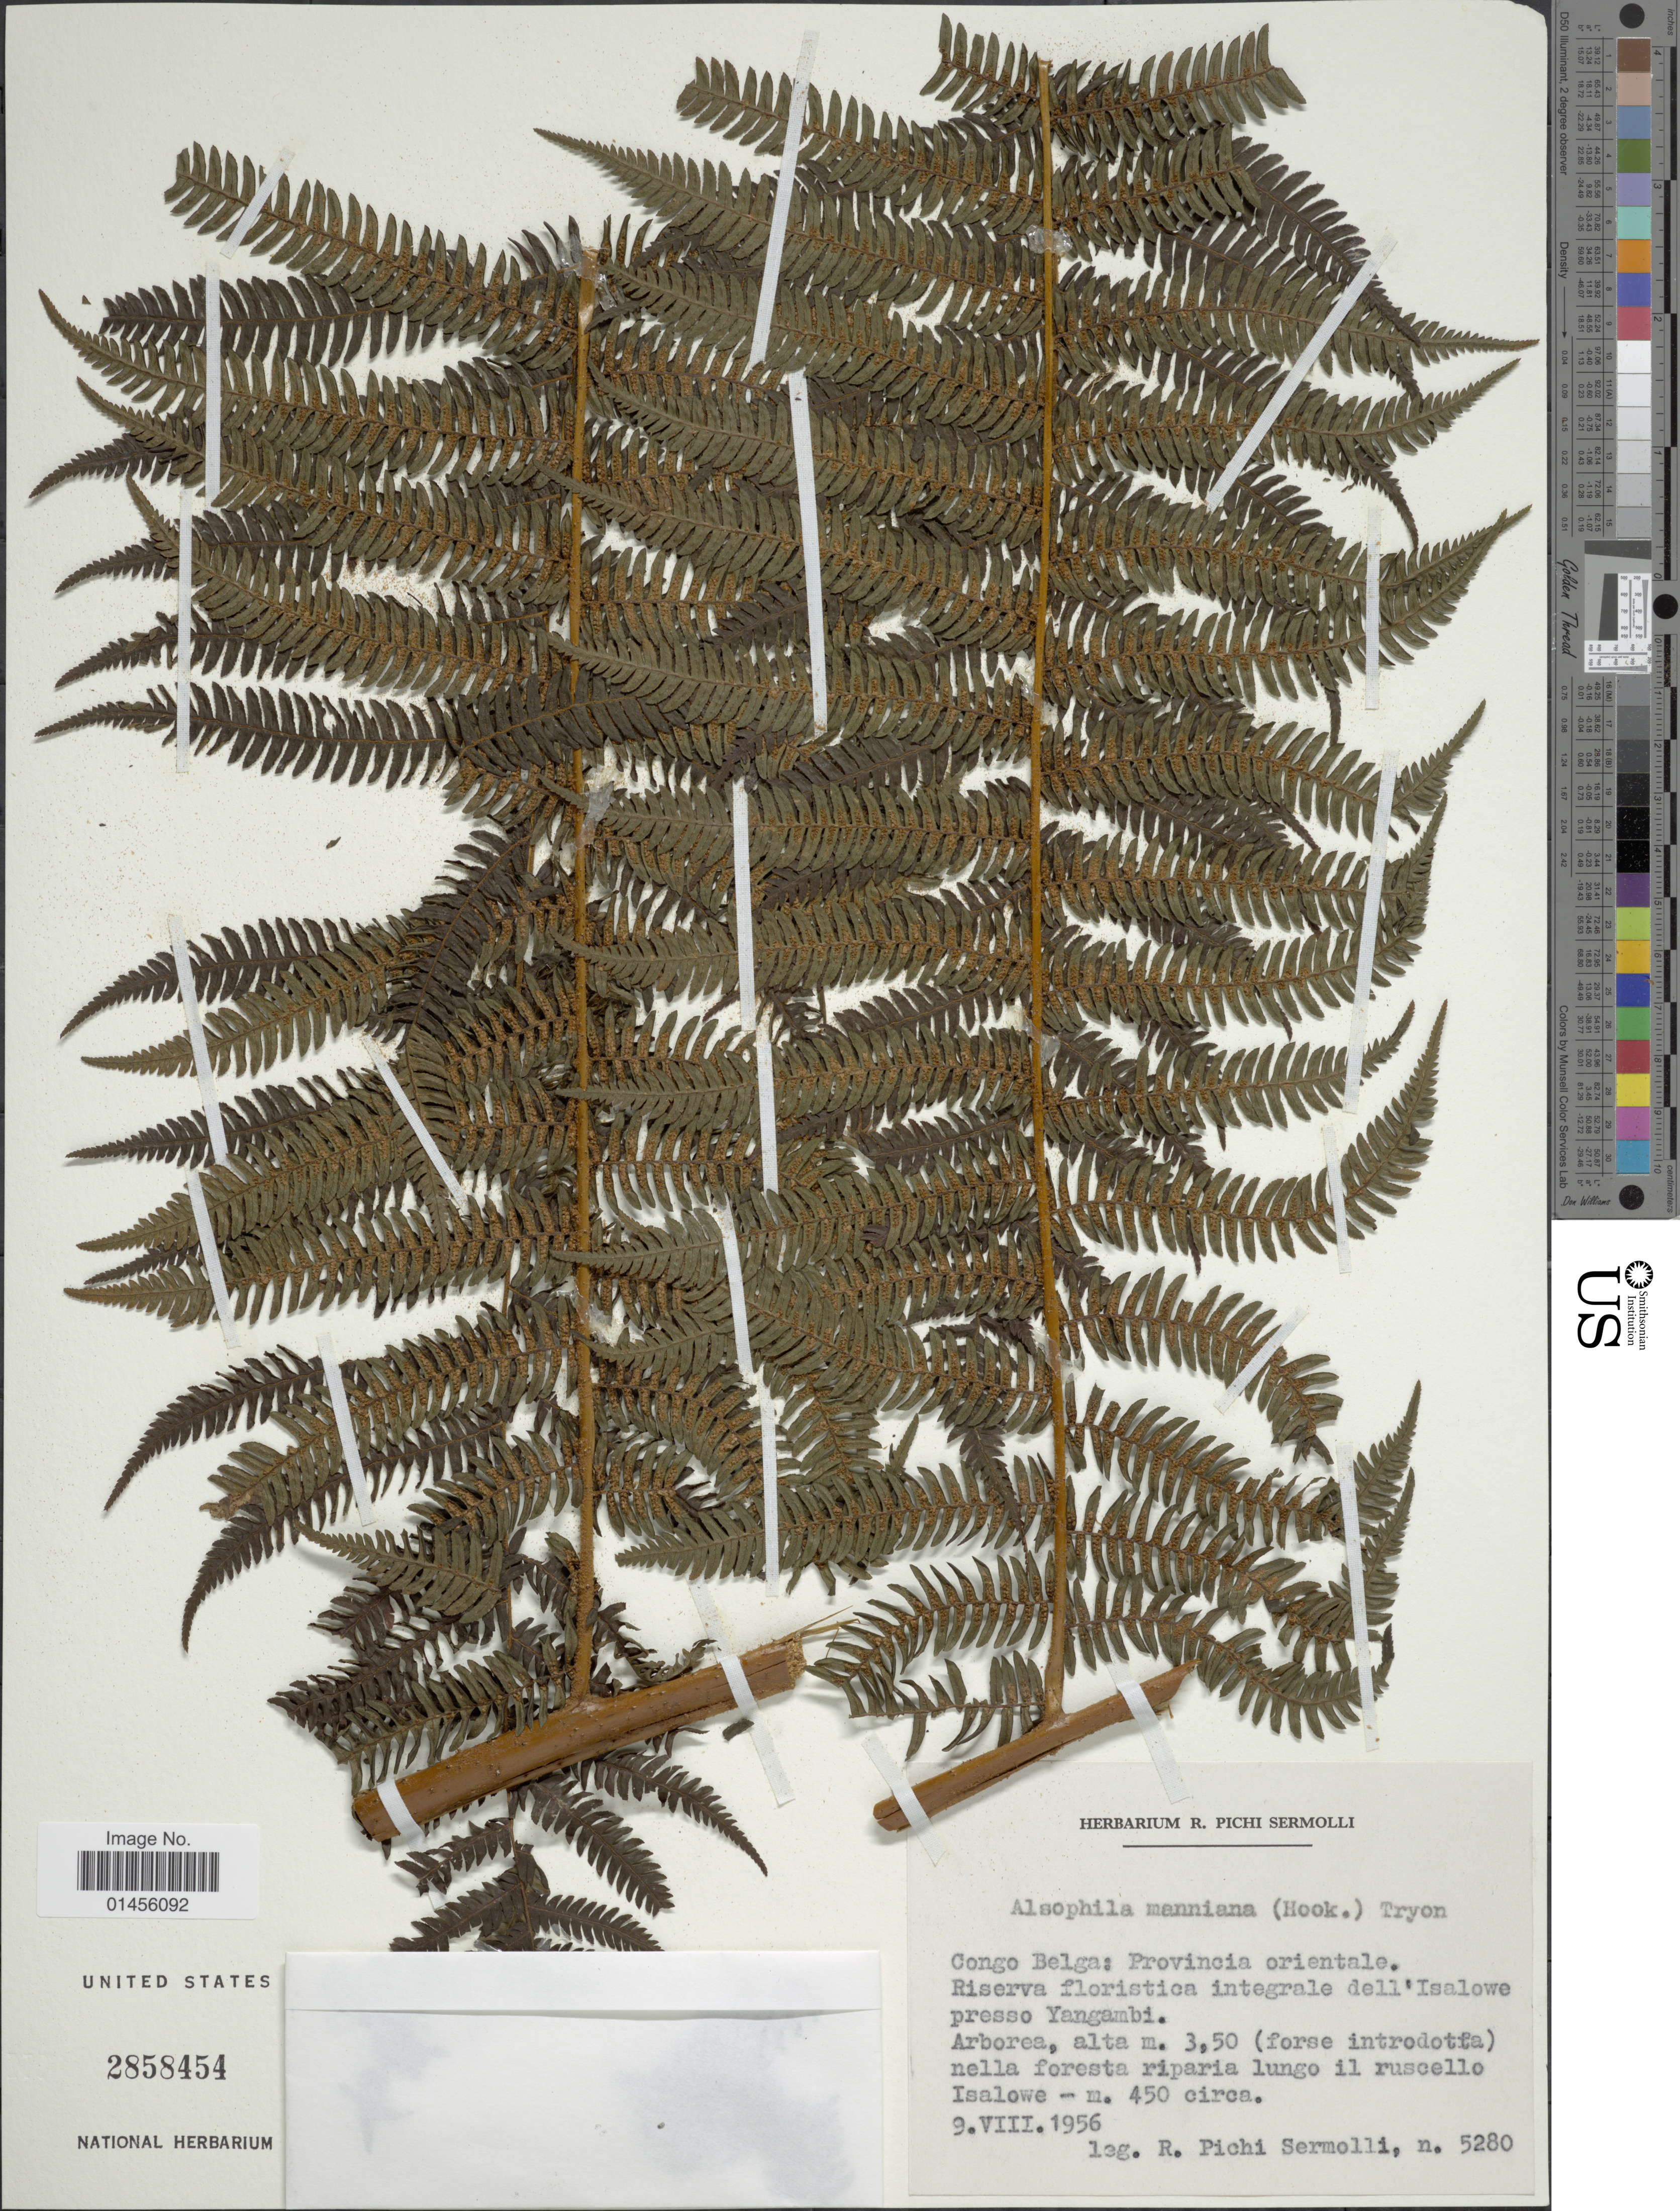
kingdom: Plantae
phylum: Tracheophyta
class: Polypodiopsida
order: Cyatheales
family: Cyatheaceae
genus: Alsophila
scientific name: Alsophila manniana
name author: (Hook.) R.M. Tryon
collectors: R. E. Pichi-Sermolli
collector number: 5280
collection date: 1956-08-09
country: Congo, Democratic Republic of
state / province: Tshopo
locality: Congo Belga: Provincia oriental.Riserva floristen intergrale dell'Isalowe presso Yangambi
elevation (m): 450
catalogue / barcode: US 2858454